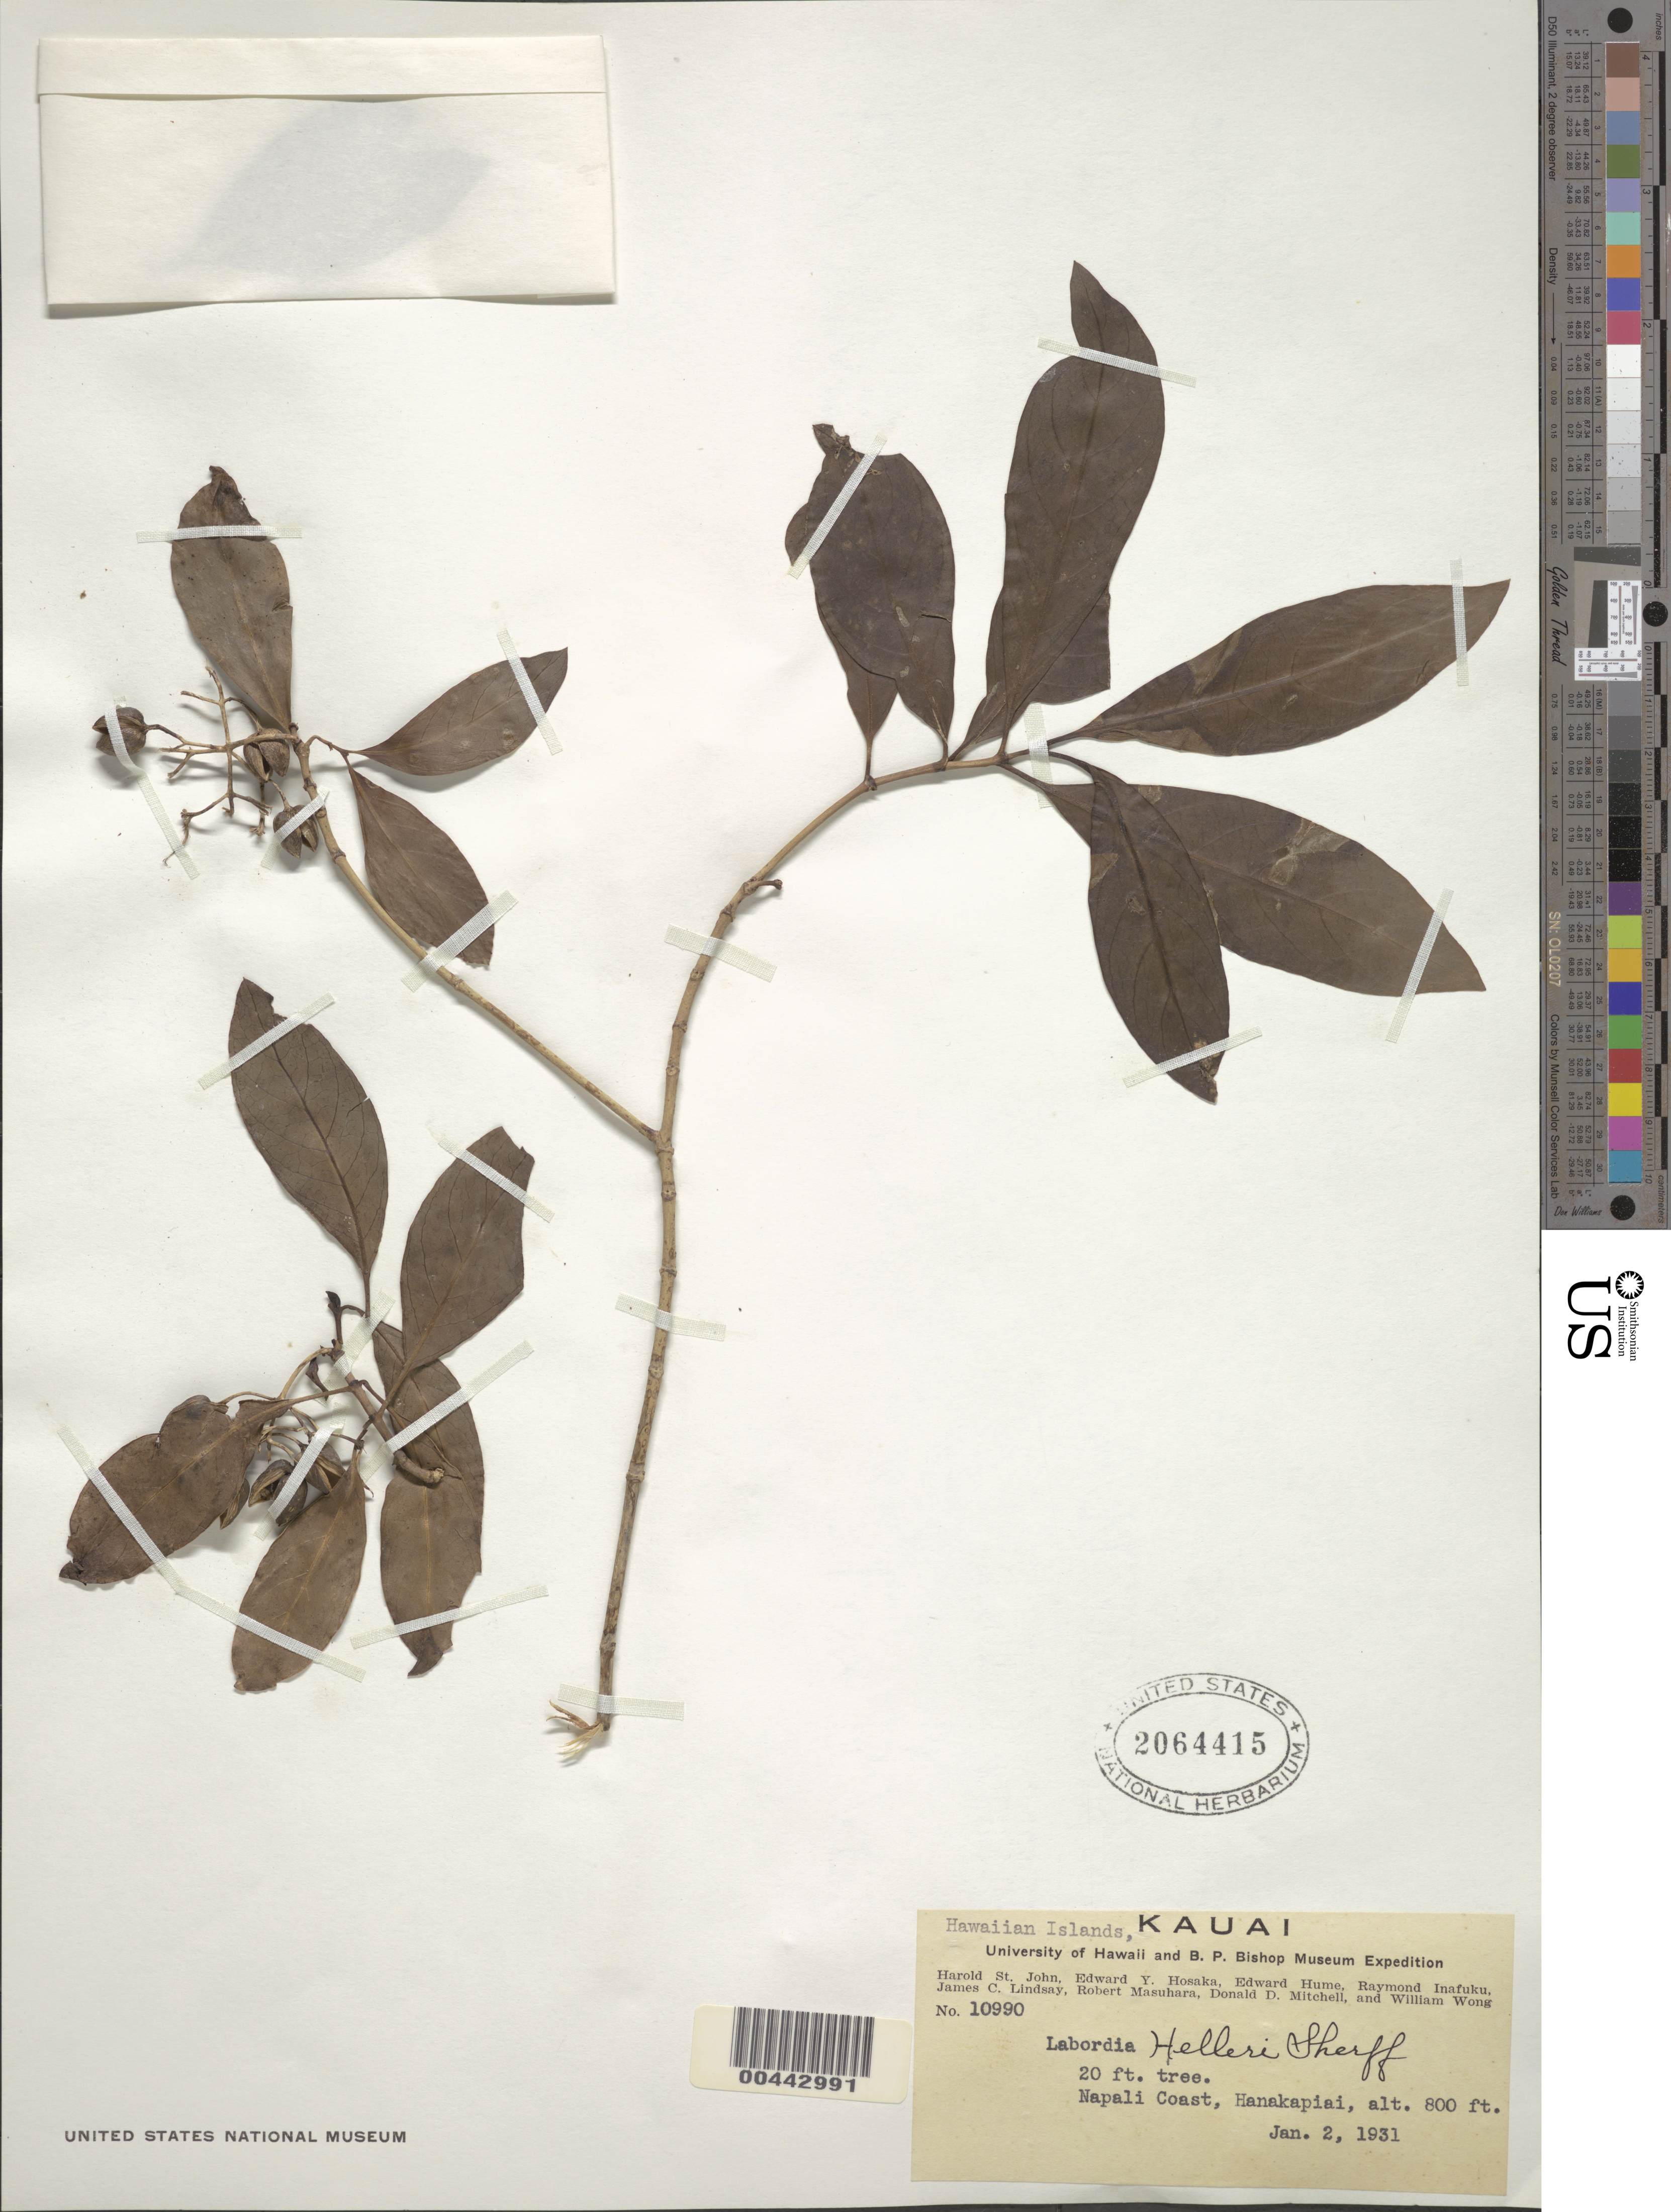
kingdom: Plantae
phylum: Tracheophyta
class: Magnoliopsida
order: Gentianales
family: Loganiaceae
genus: Geniostoma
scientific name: Geniostoma helleri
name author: (Sherff) Byng & Christenh.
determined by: Wagner, W. L., (BOT), Smithsonian Institution - National Museum of Natural History (UNITED STATES)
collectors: H. St. John, E. Y. Hosaka, E. Hume & R. Inafuku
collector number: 10990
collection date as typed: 2 Jan 1931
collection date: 1931-01-02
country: United States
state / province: Hawaii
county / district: Kauai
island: Kaua'i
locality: Napali Coast, Hanakapiai.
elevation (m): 244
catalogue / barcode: US 2064415